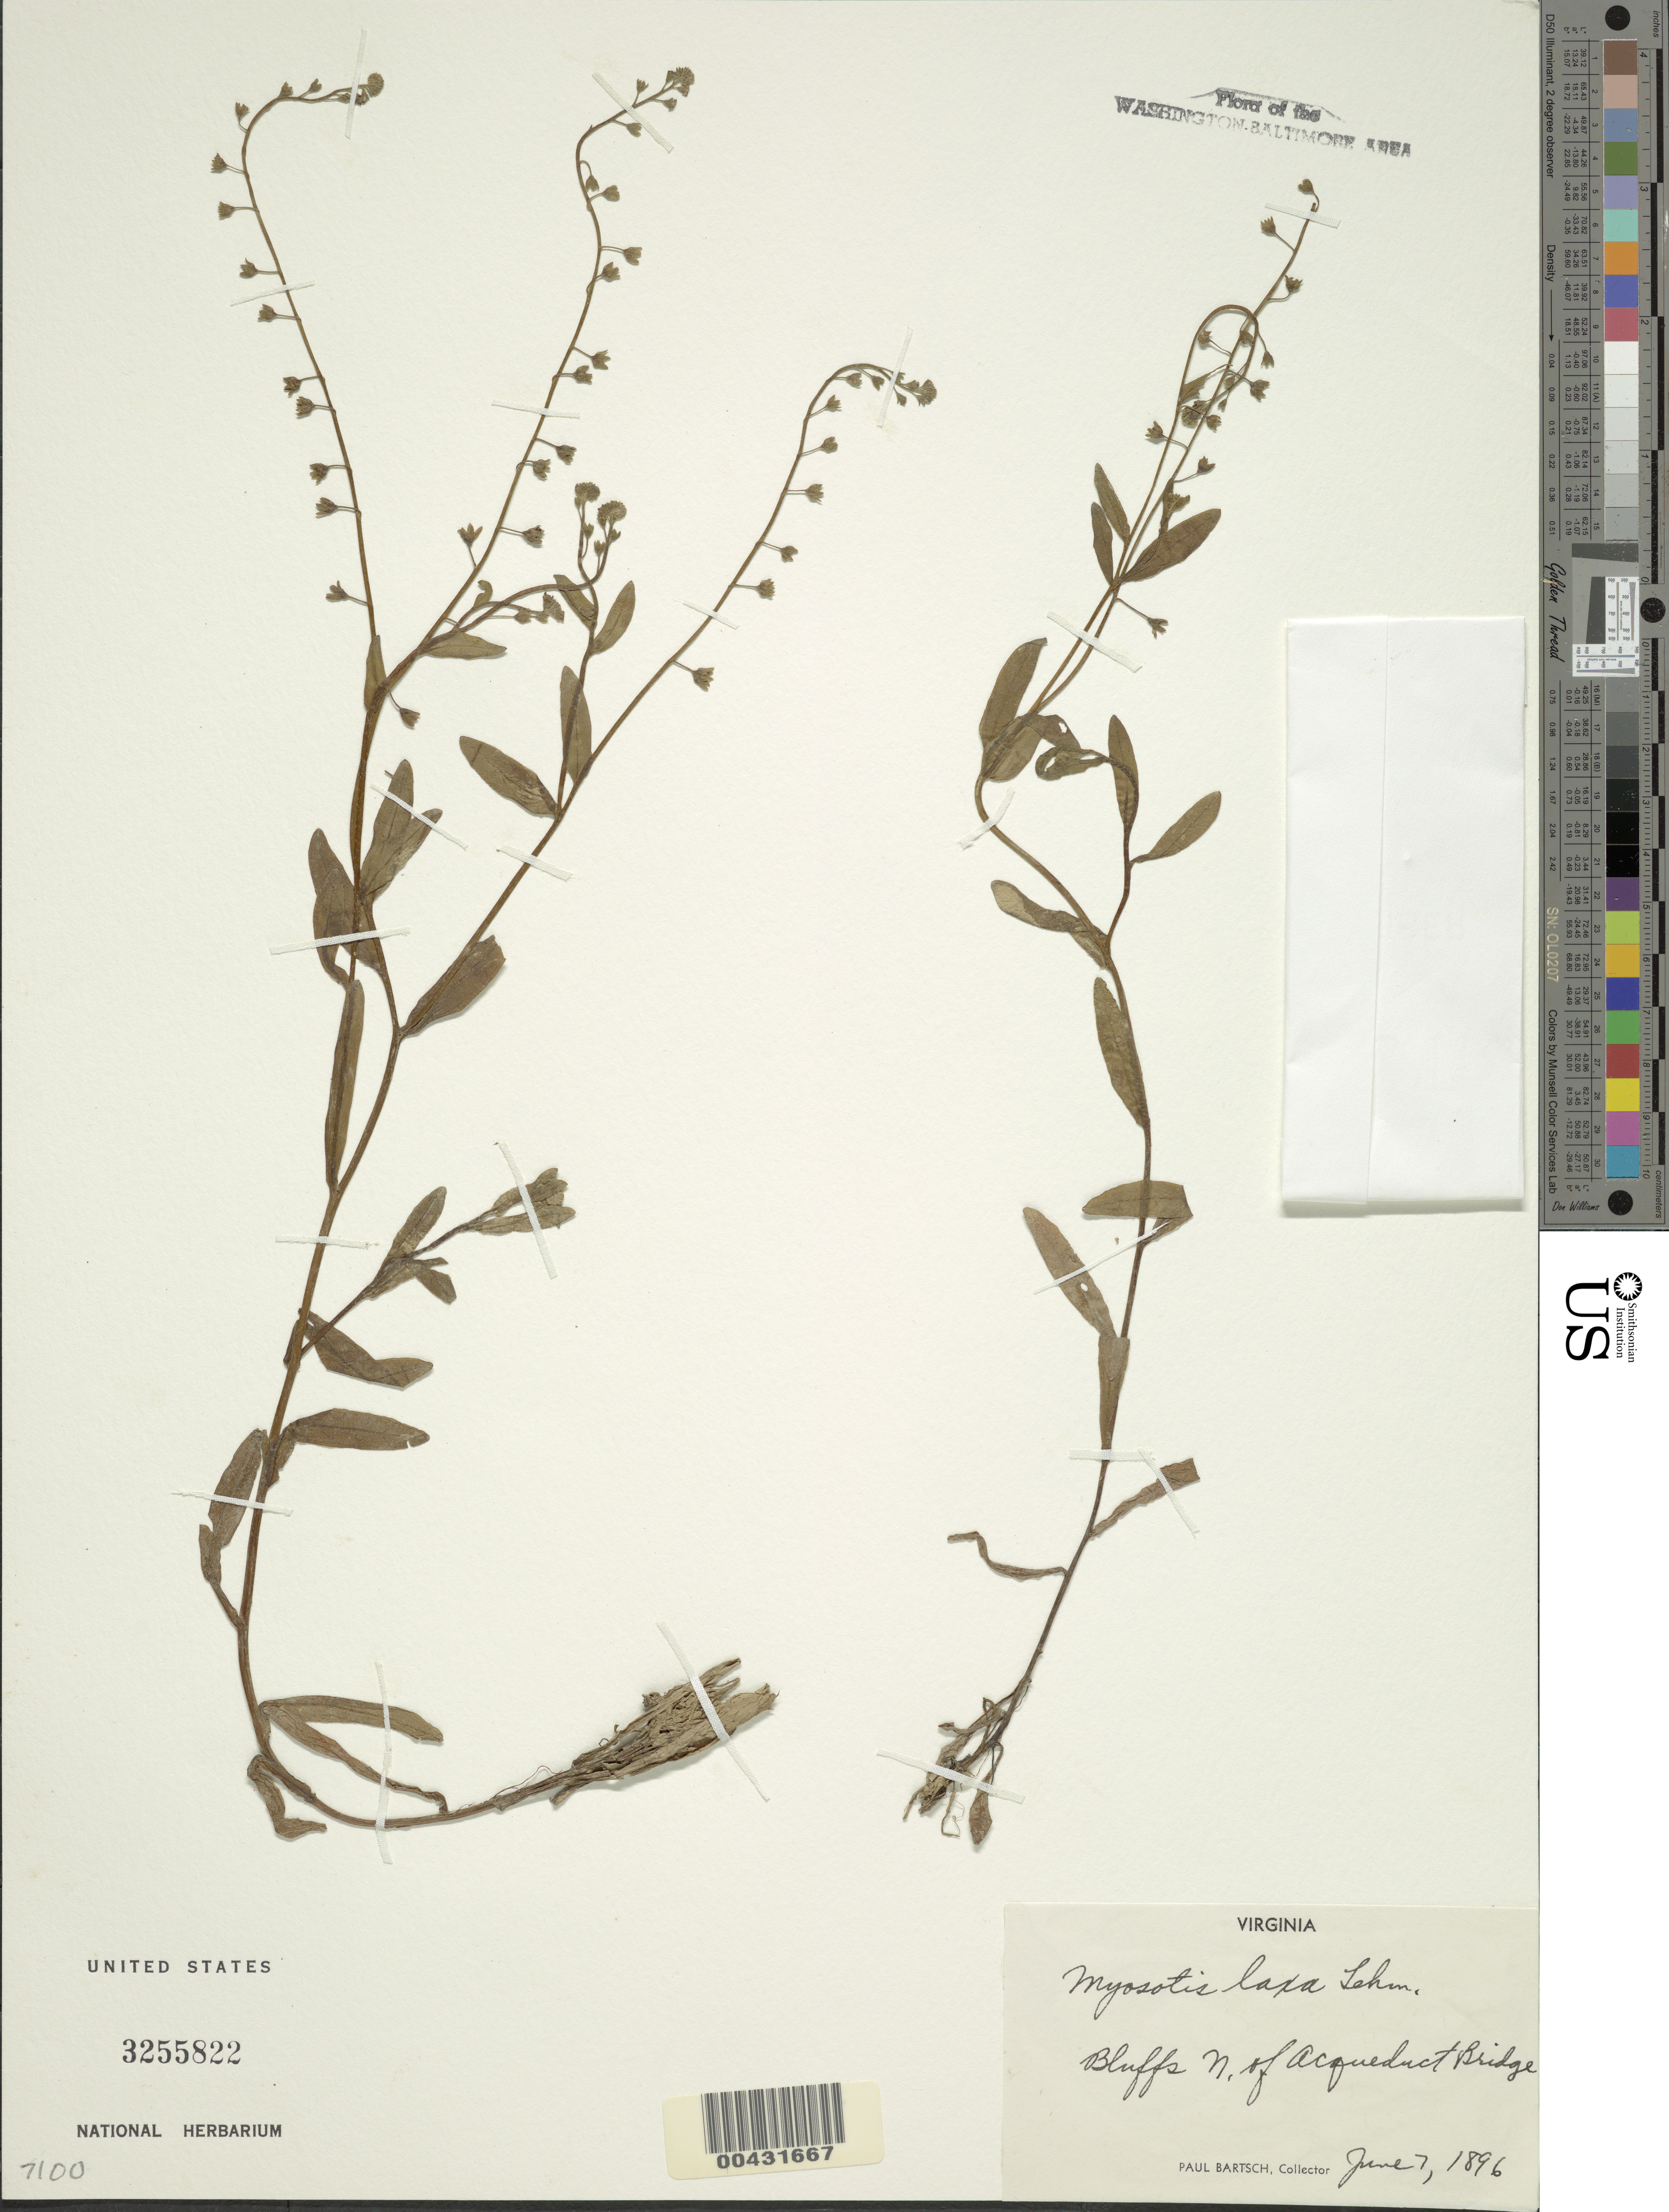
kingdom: Plantae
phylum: Tracheophyta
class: Magnoliopsida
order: Boraginales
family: Boraginaceae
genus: Myosotis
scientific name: Myosotis laxa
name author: F. Lehm.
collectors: P. Bartsch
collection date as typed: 07 Jun 1896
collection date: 1896-06-07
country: United States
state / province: Virginia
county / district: Arlington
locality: N of Aqueduct Bridge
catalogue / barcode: US 3255822